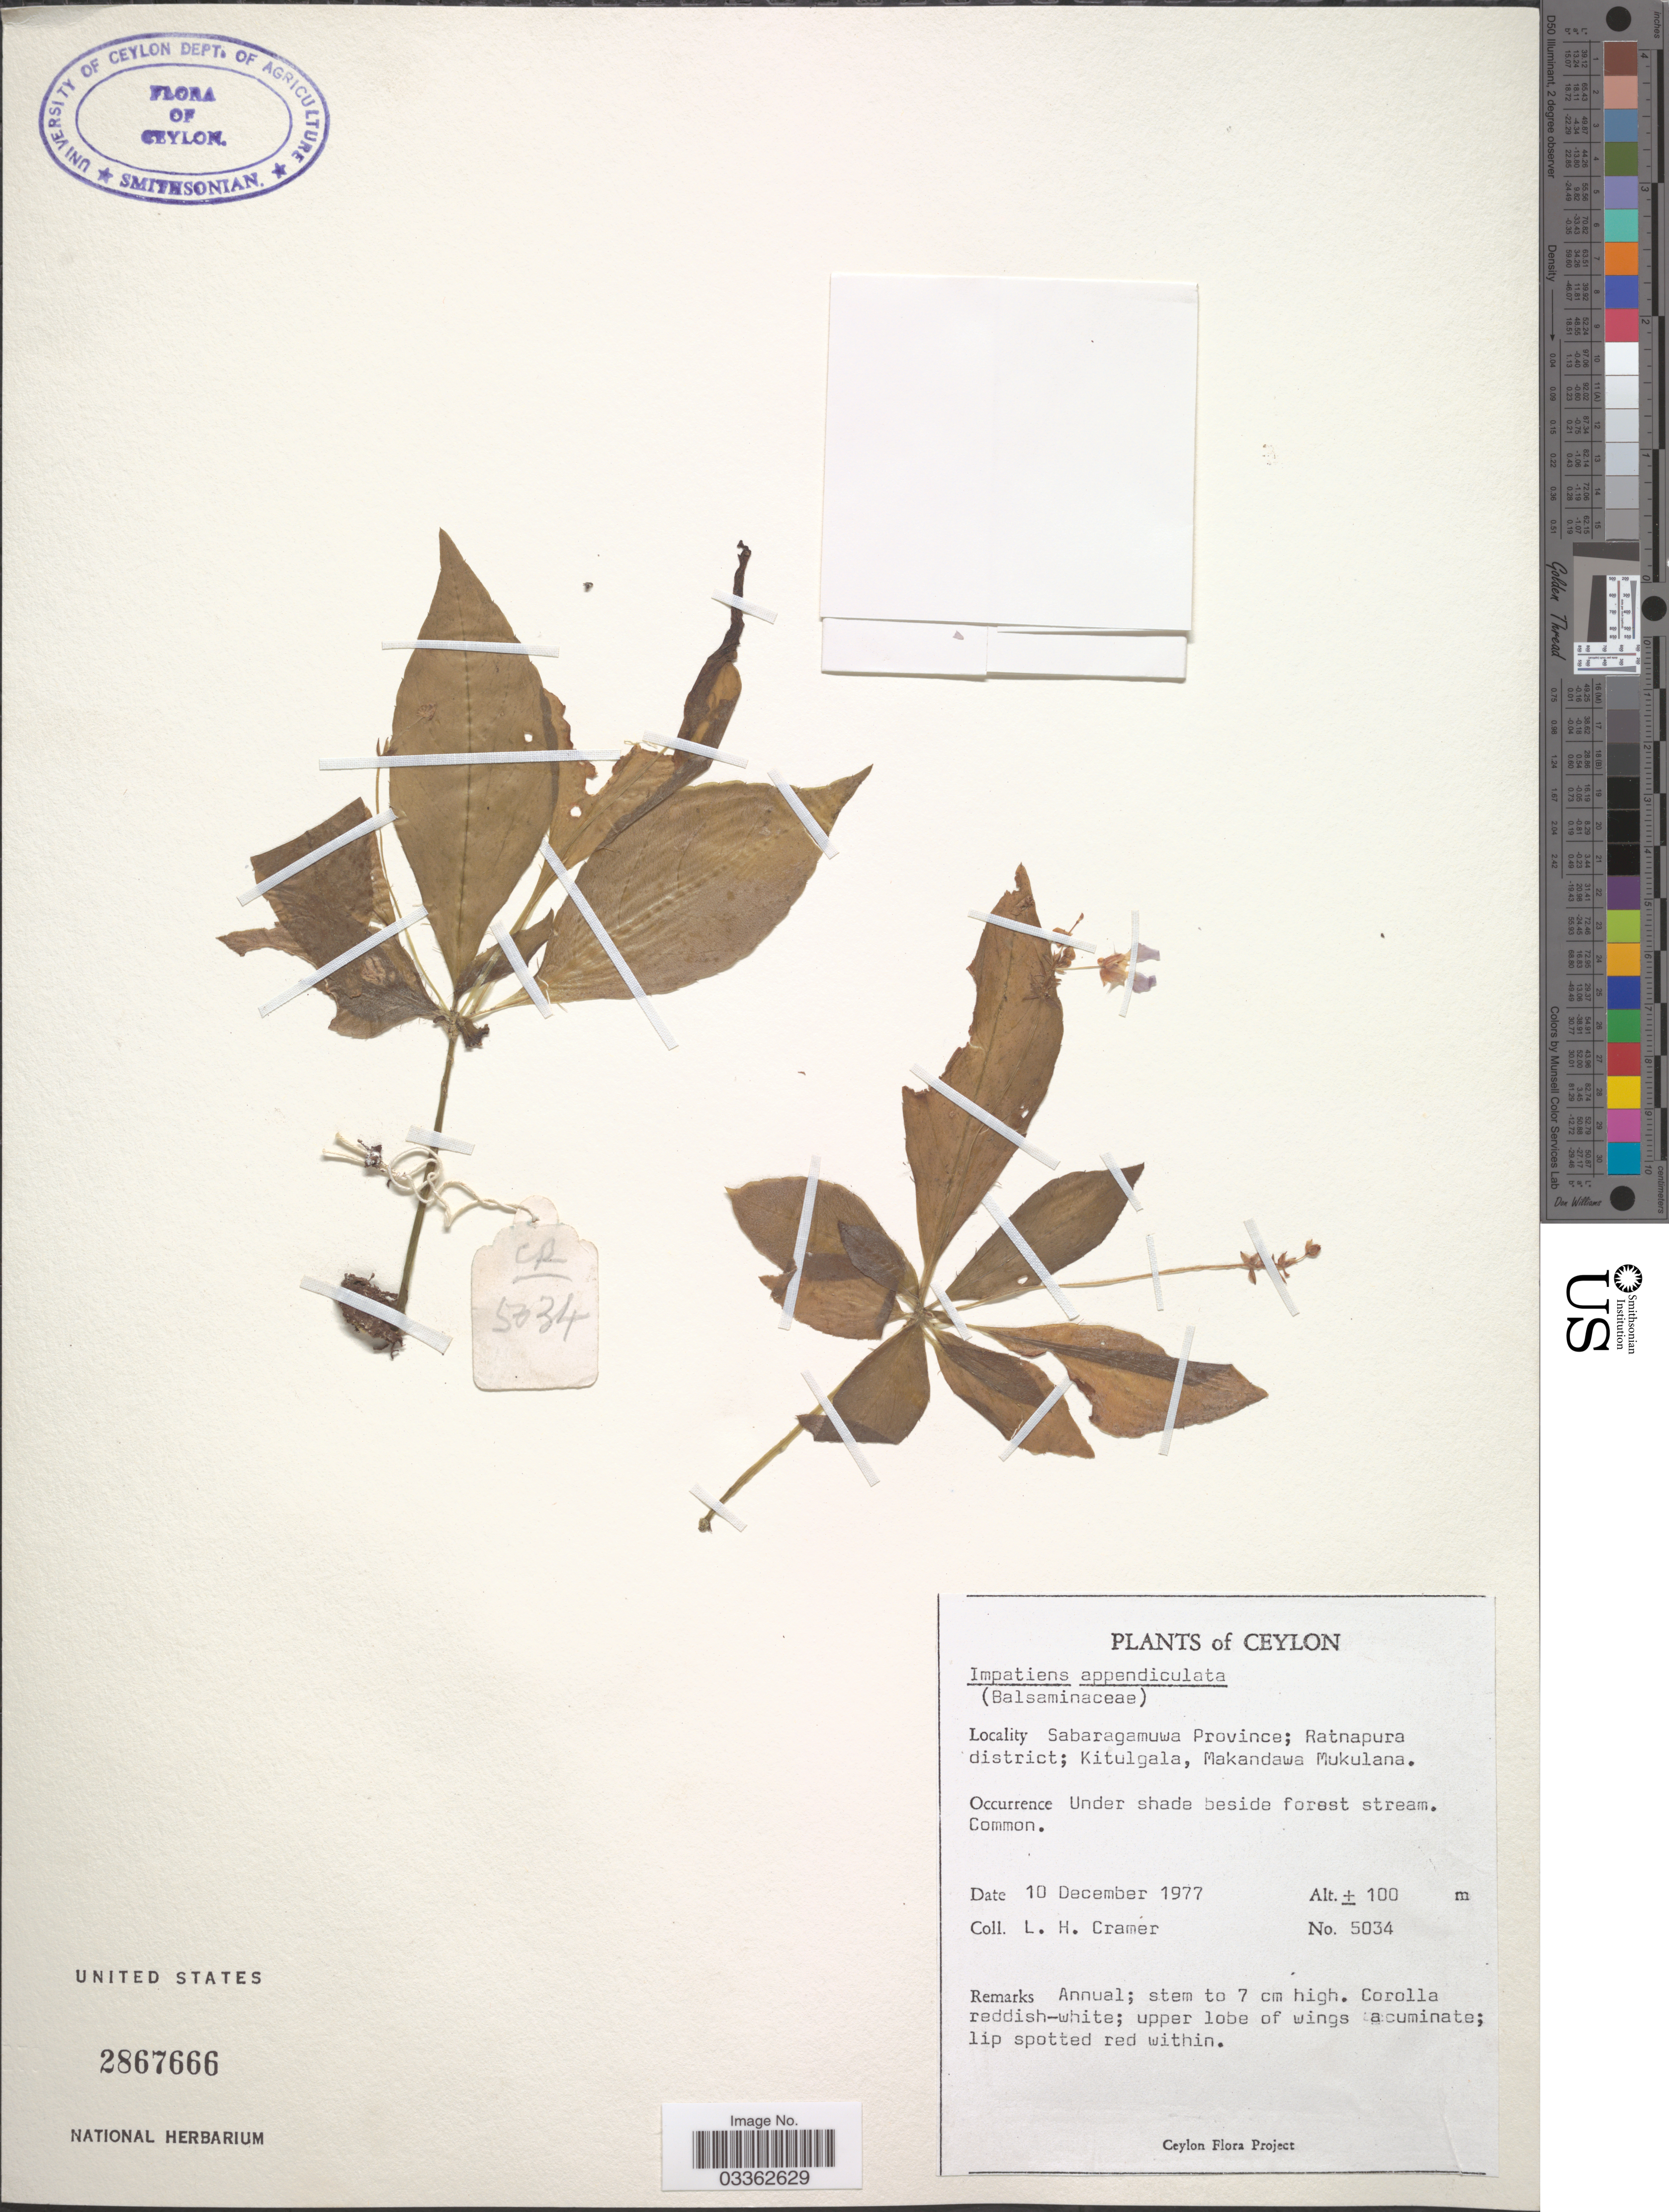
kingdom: Plantae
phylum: Tracheophyta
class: Magnoliopsida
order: Ericales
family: Balsaminaceae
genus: Impatiens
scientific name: Impatiens appendiculata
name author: Arn.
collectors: L. H. Cramer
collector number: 5034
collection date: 1977-12-10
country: Sri Lanka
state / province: Sabaragamuwa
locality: Ceylon. Ratnapura district; Kitulgala, Makandawa Mukulana.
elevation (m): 100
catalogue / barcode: US 2867666